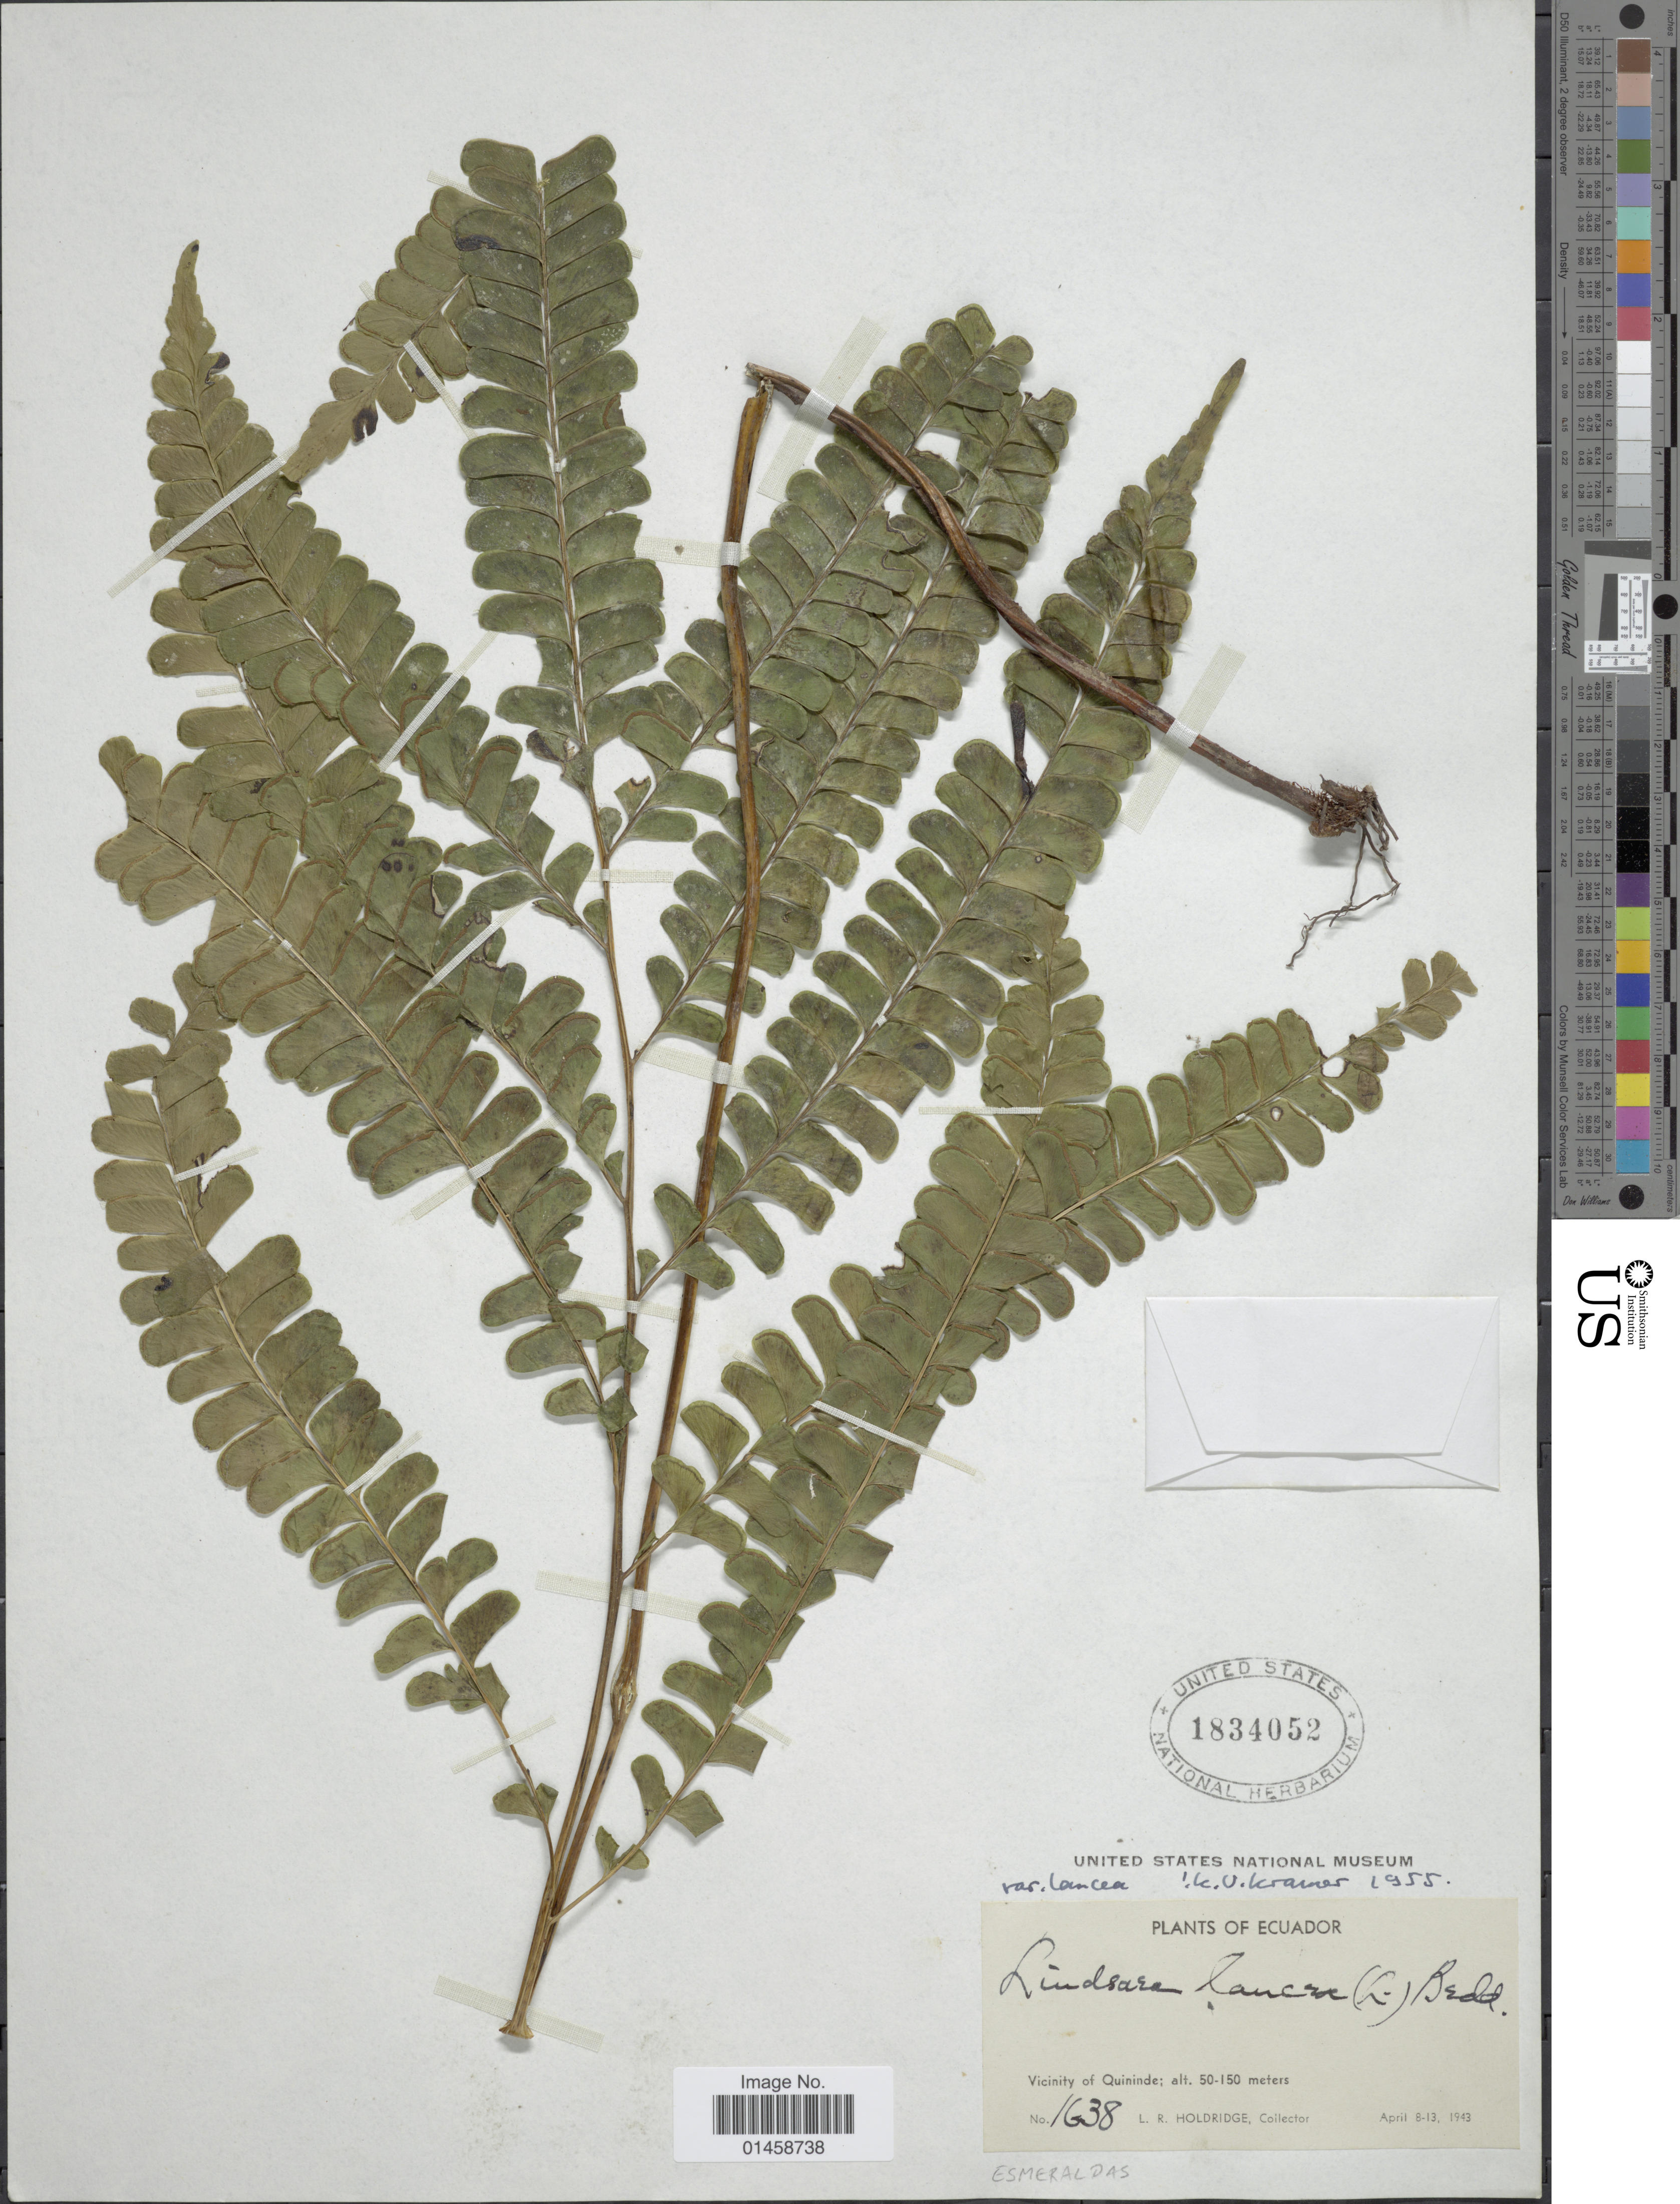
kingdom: Plantae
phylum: Tracheophyta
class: Polypodiopsida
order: Polypodiales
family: Lindsaeaceae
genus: Lindsaea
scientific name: Lindsaea lancea var. lancea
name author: (L.) Bedd.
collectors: L. Holdridge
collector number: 1638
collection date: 1943-04-08/1943-04-13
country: Ecuador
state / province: Esmeraldas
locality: Vicinity of Quininde.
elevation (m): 50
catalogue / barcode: US 1834052